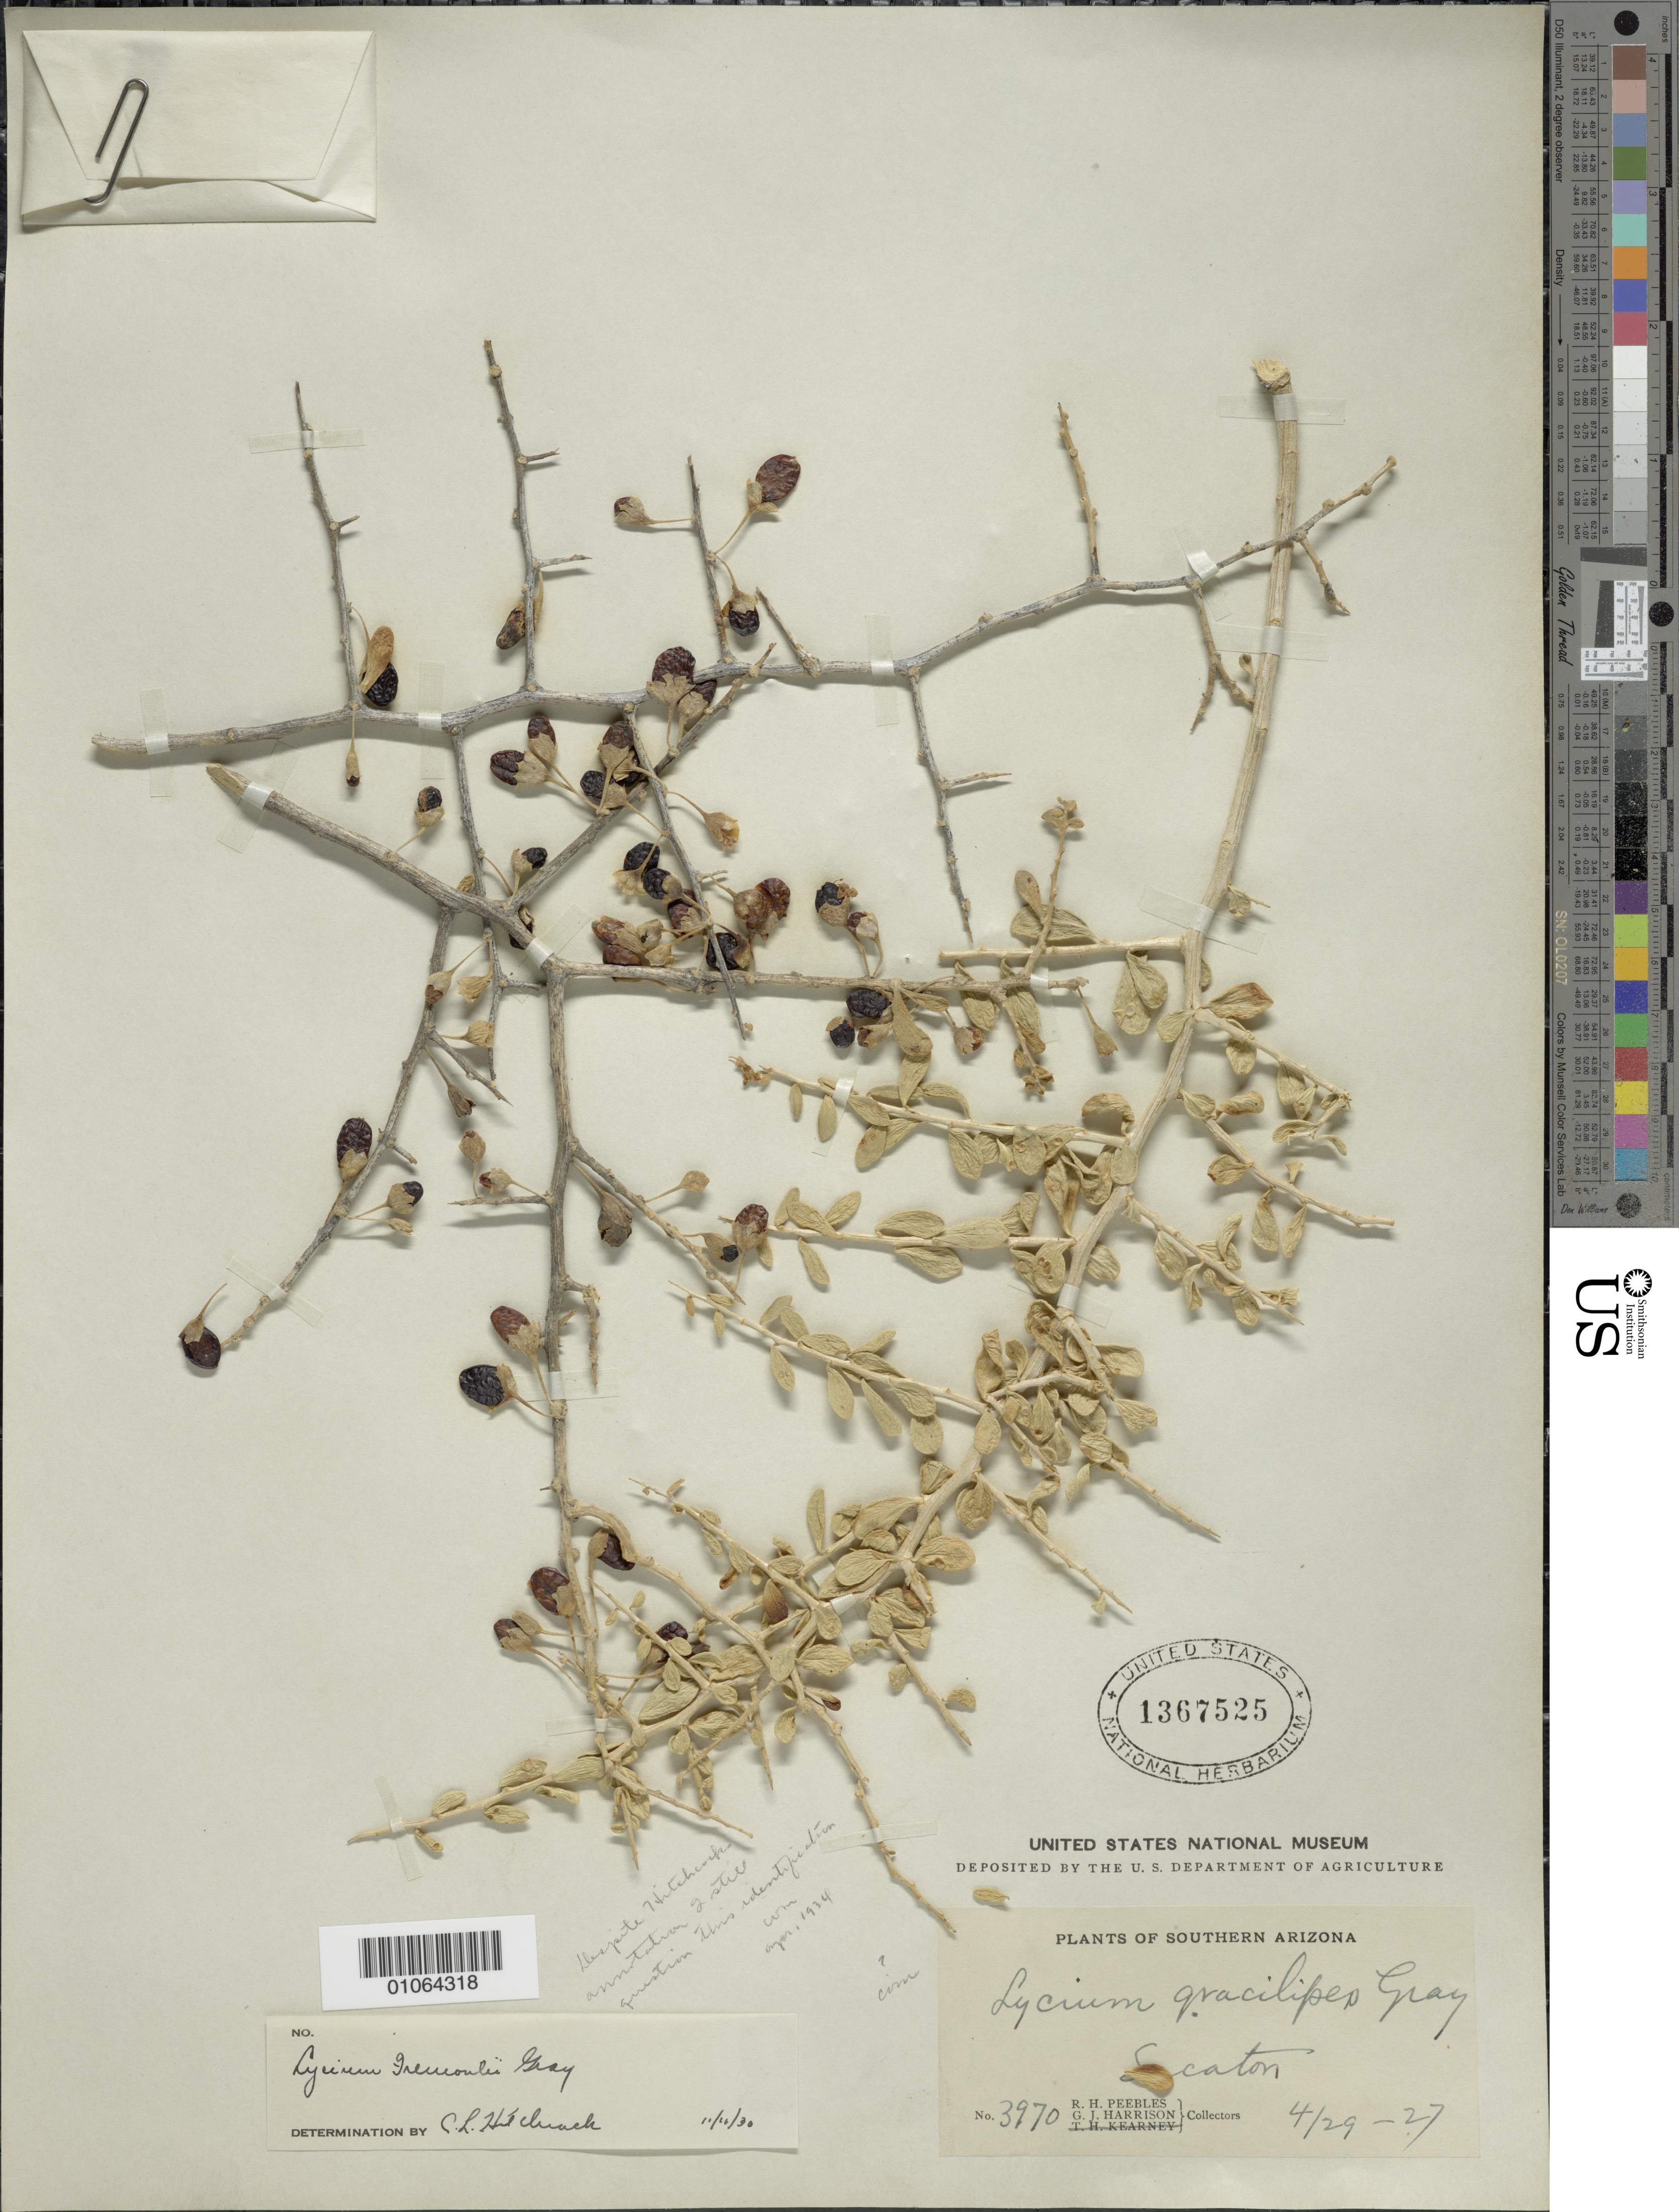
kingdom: Plantae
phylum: Tracheophyta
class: Magnoliopsida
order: Solanales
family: Solanaceae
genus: Lycium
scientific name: Lycium fremontii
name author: A. Gray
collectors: R. H. Peebles & G. J. Harrison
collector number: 3970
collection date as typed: Transcribed d/m/y: 29/4/27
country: United States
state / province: Arizona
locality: Southern Arizona, Sacaton.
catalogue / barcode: US 1367525